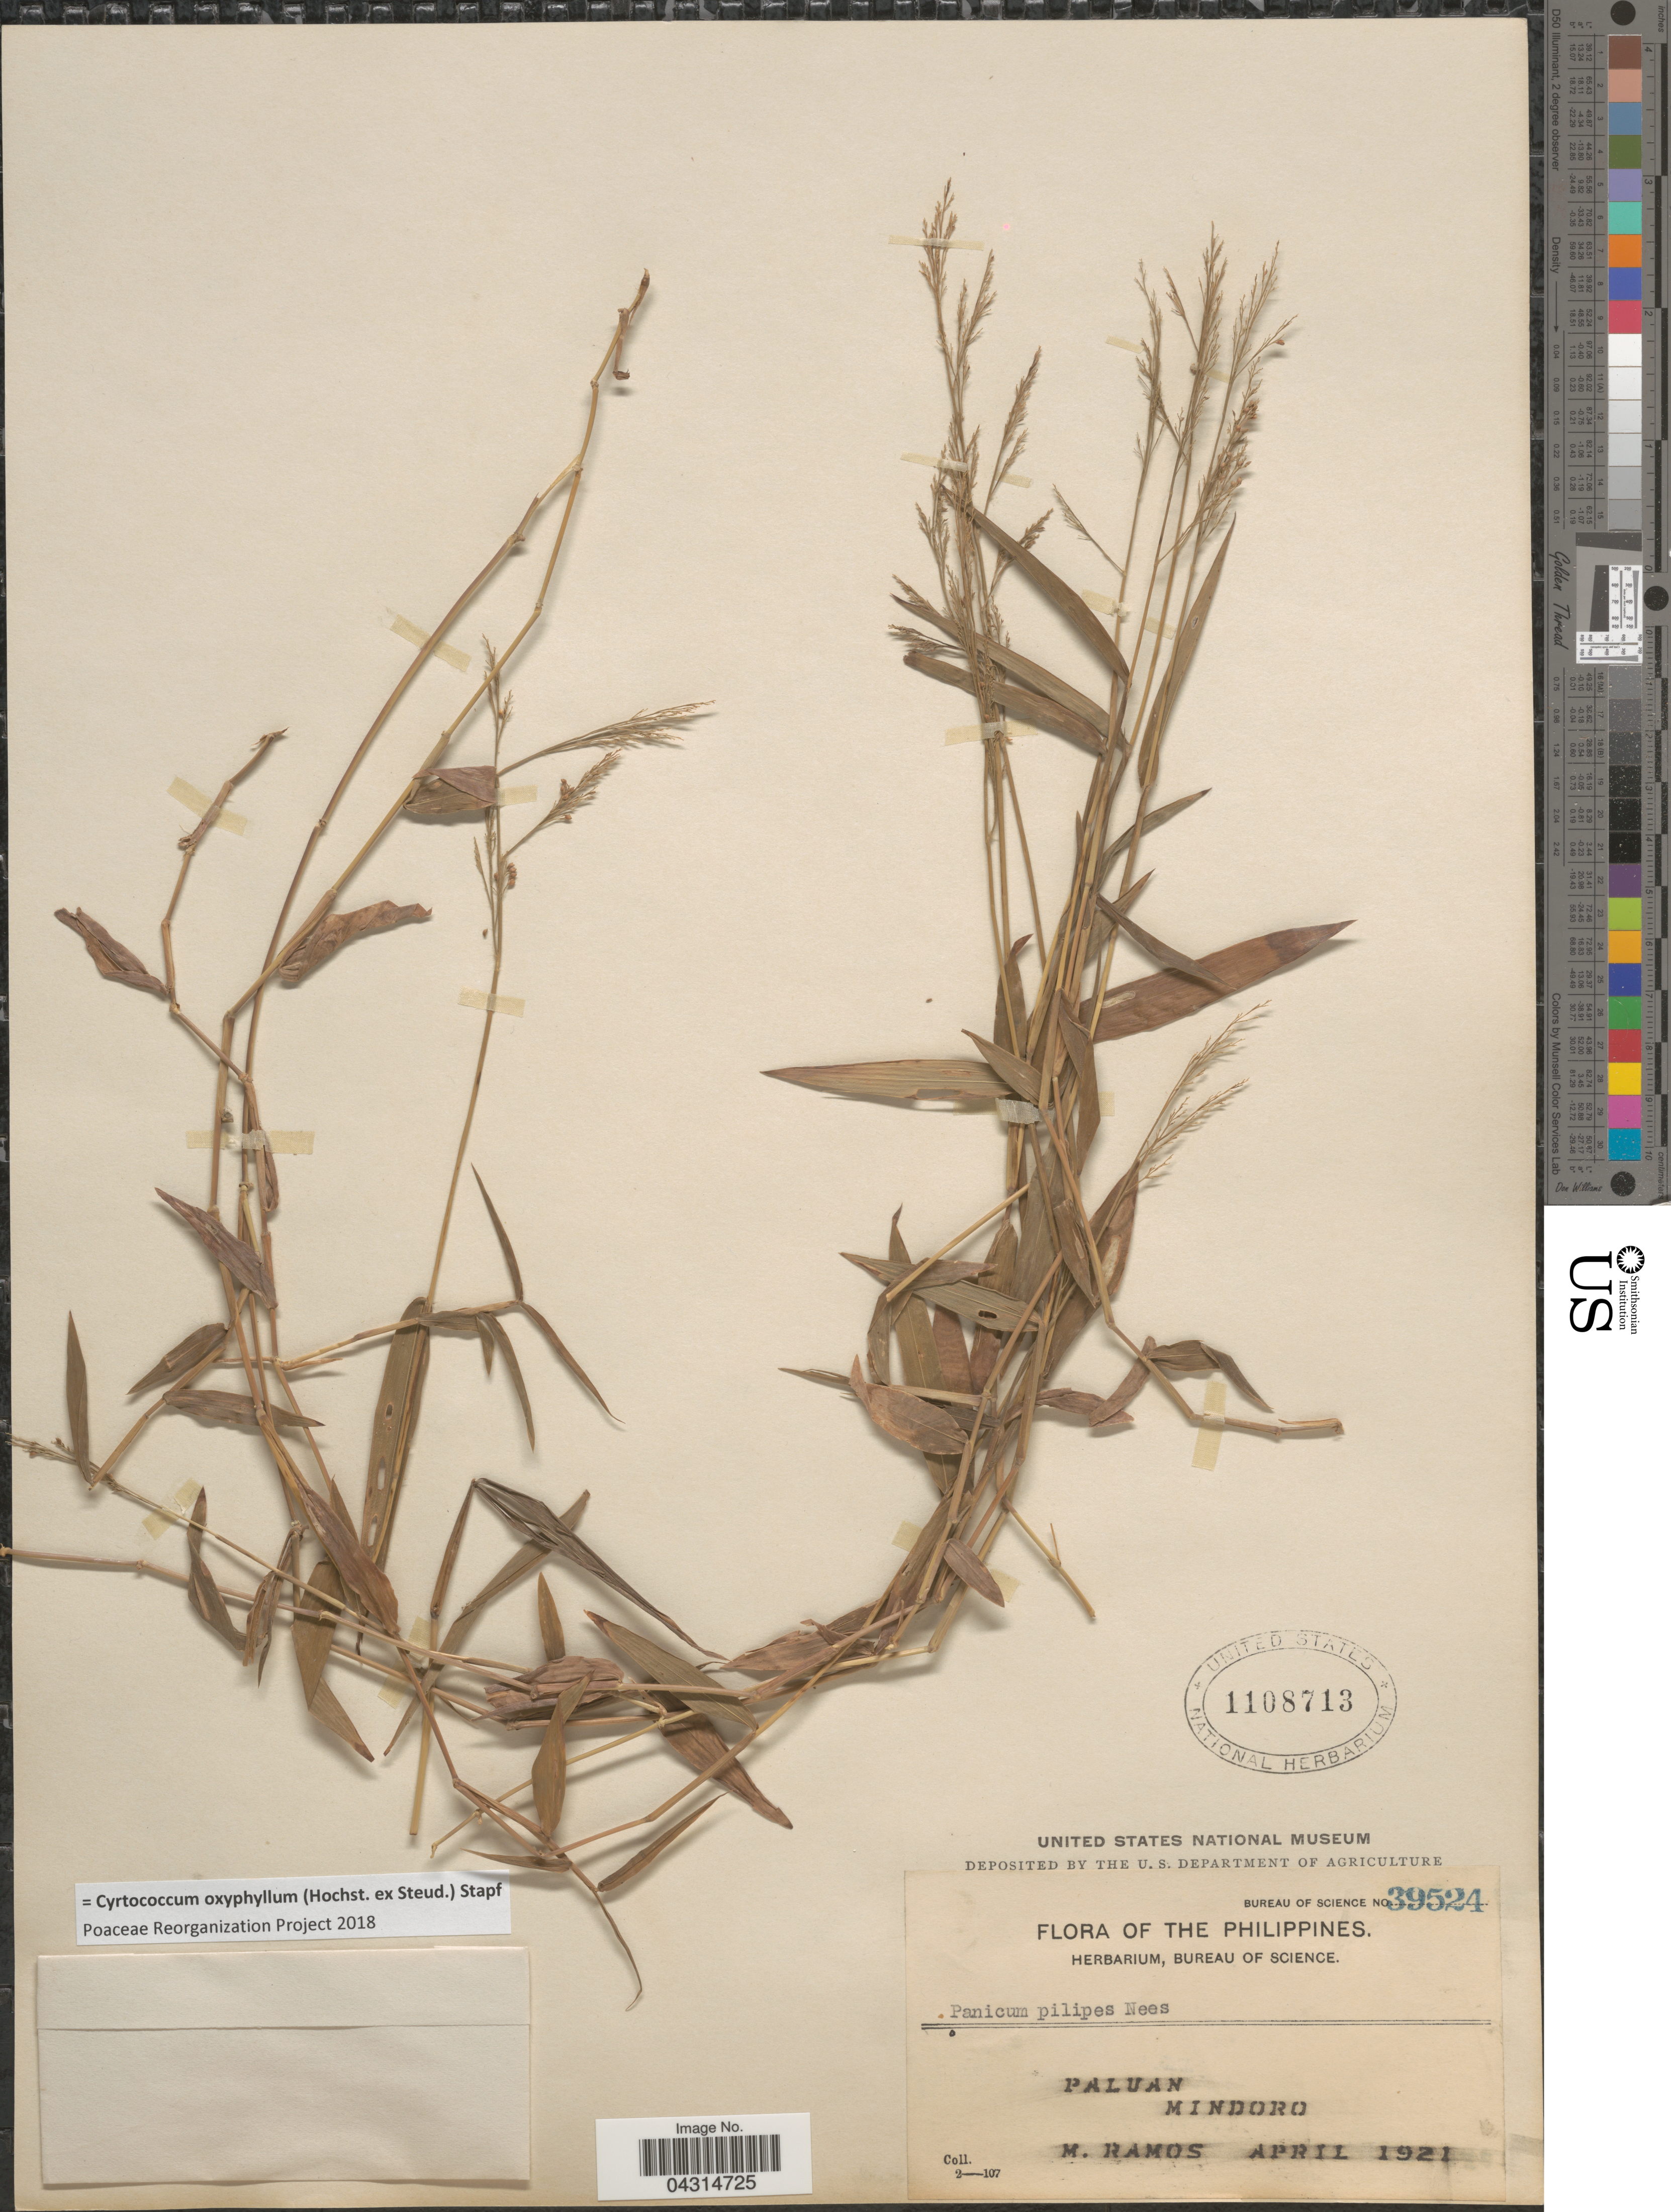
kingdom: Plantae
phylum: Tracheophyta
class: Liliopsida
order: Poales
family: Poaceae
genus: Cyrtococcum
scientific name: Cyrtococcum oxyphyllum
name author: (Steud.) Stapf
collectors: M. Ramos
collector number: Bureau of Science 39524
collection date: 1921-04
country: Philippines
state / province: Mimaropa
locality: Paluan, Mindoro.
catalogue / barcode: US 1108713